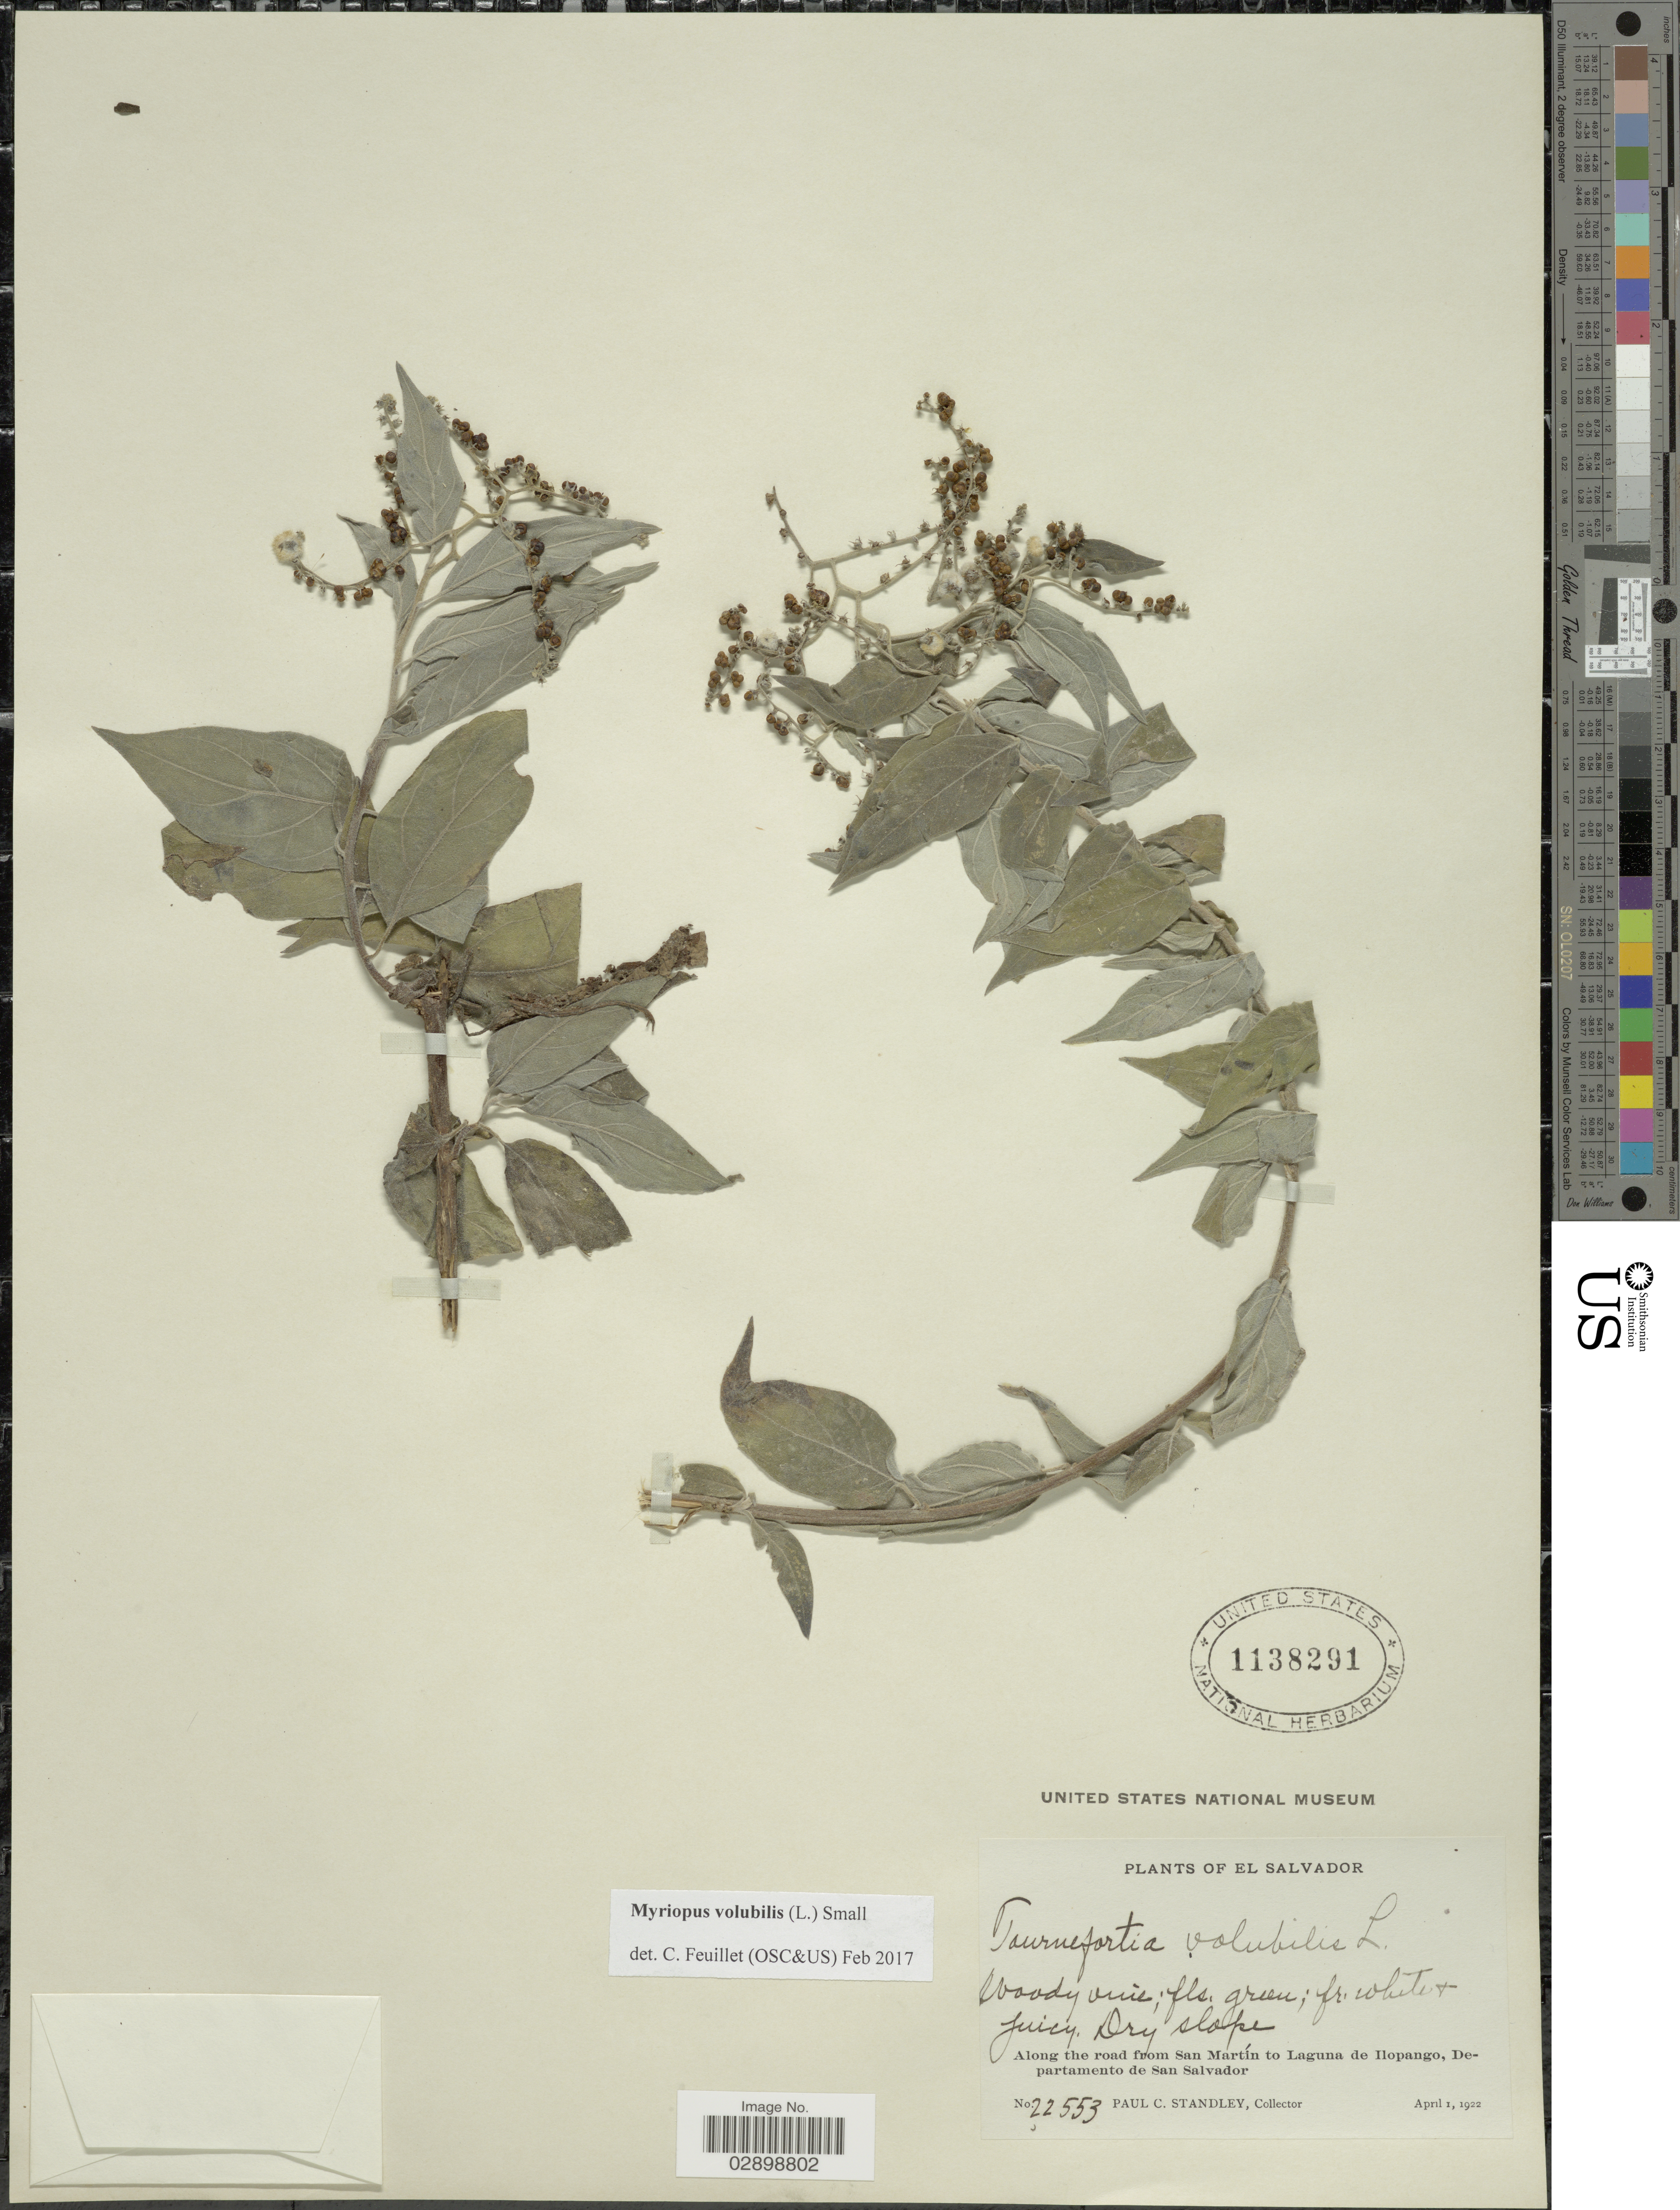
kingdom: Plantae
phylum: Tracheophyta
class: Magnoliopsida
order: Boraginales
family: Heliotropiaceae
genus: Myriopus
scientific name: Myriopus volubilis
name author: (L.) Small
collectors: P. C. Standley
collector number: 22553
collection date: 1922-04-01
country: El Salvador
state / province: San Salvador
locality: Along the road from San Martín to Laguna de Hopango, Departamento de San Salvador.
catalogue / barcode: US 1138291